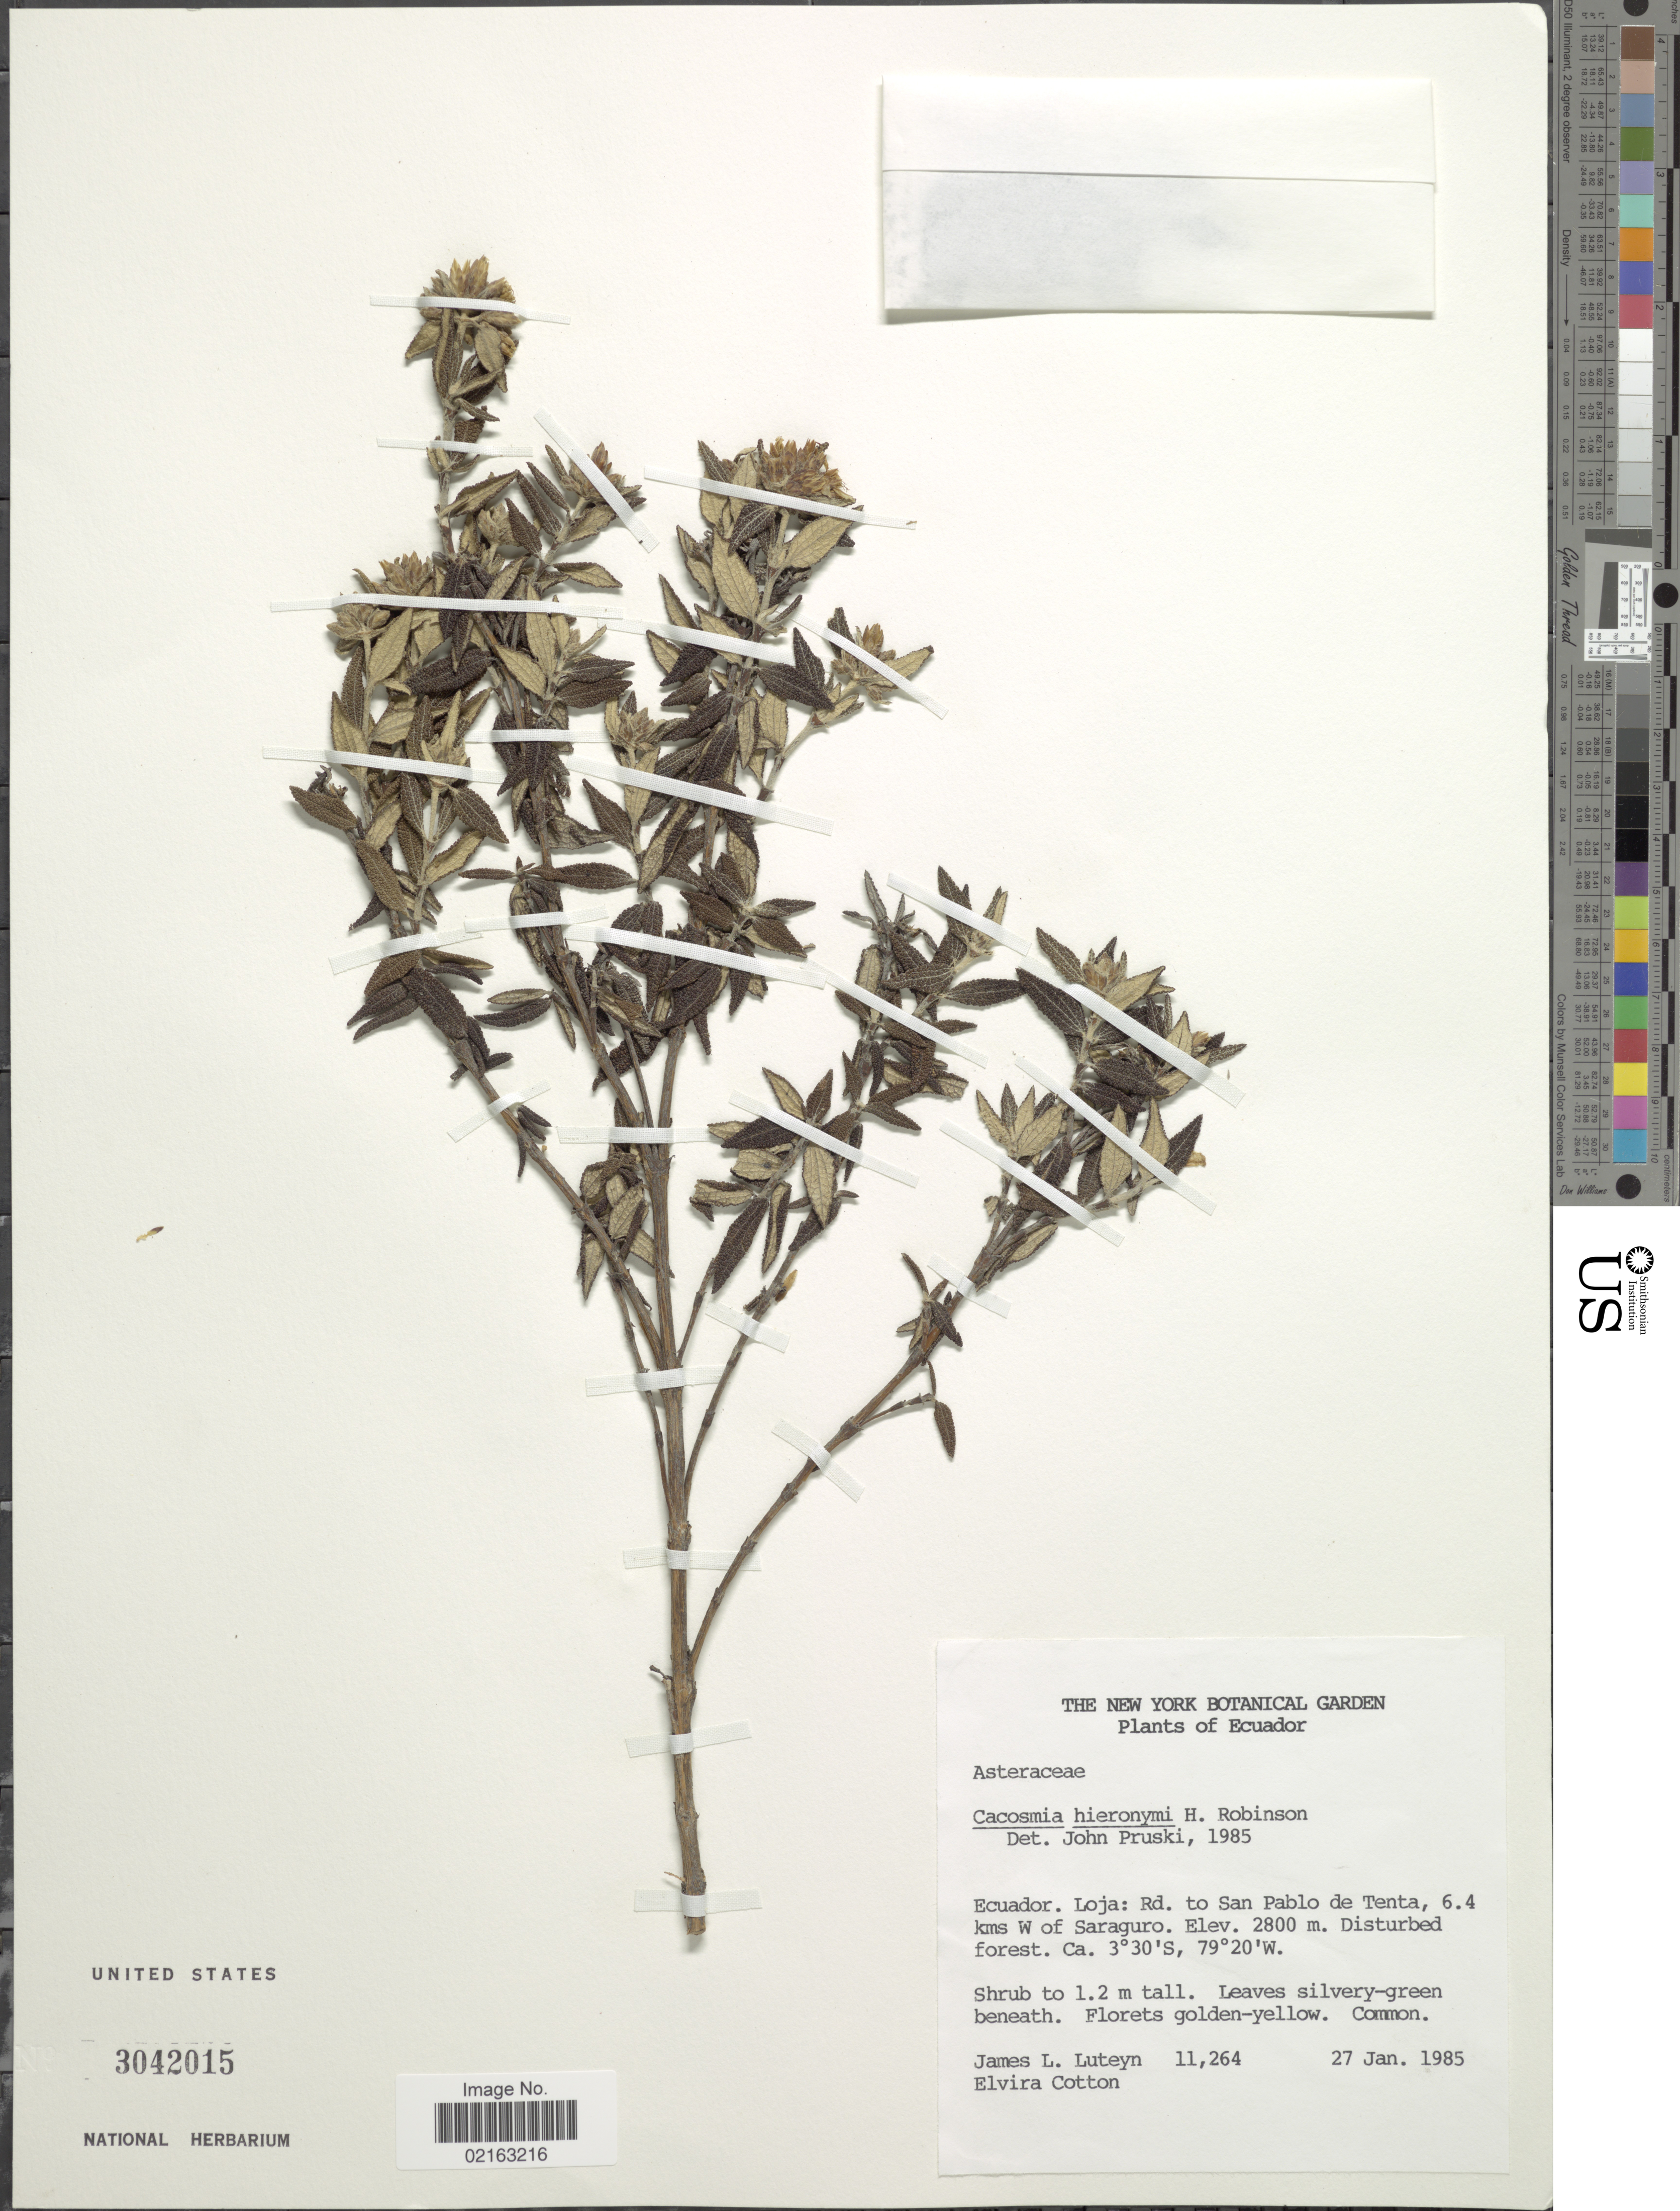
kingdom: Plantae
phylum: Tracheophyta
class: Magnoliopsida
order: Asterales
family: Asteraceae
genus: Cacosmia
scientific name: Cacosmia hieronymi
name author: H. Rob.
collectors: J. L. Luteyn & E. Cotton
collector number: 11264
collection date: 1985-01-27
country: Ecuador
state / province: Loja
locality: Ecuador. Loja: Rd. to San Pablo de Tenta, 6.4 kms W of Saraguro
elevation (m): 2800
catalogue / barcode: US 3042015